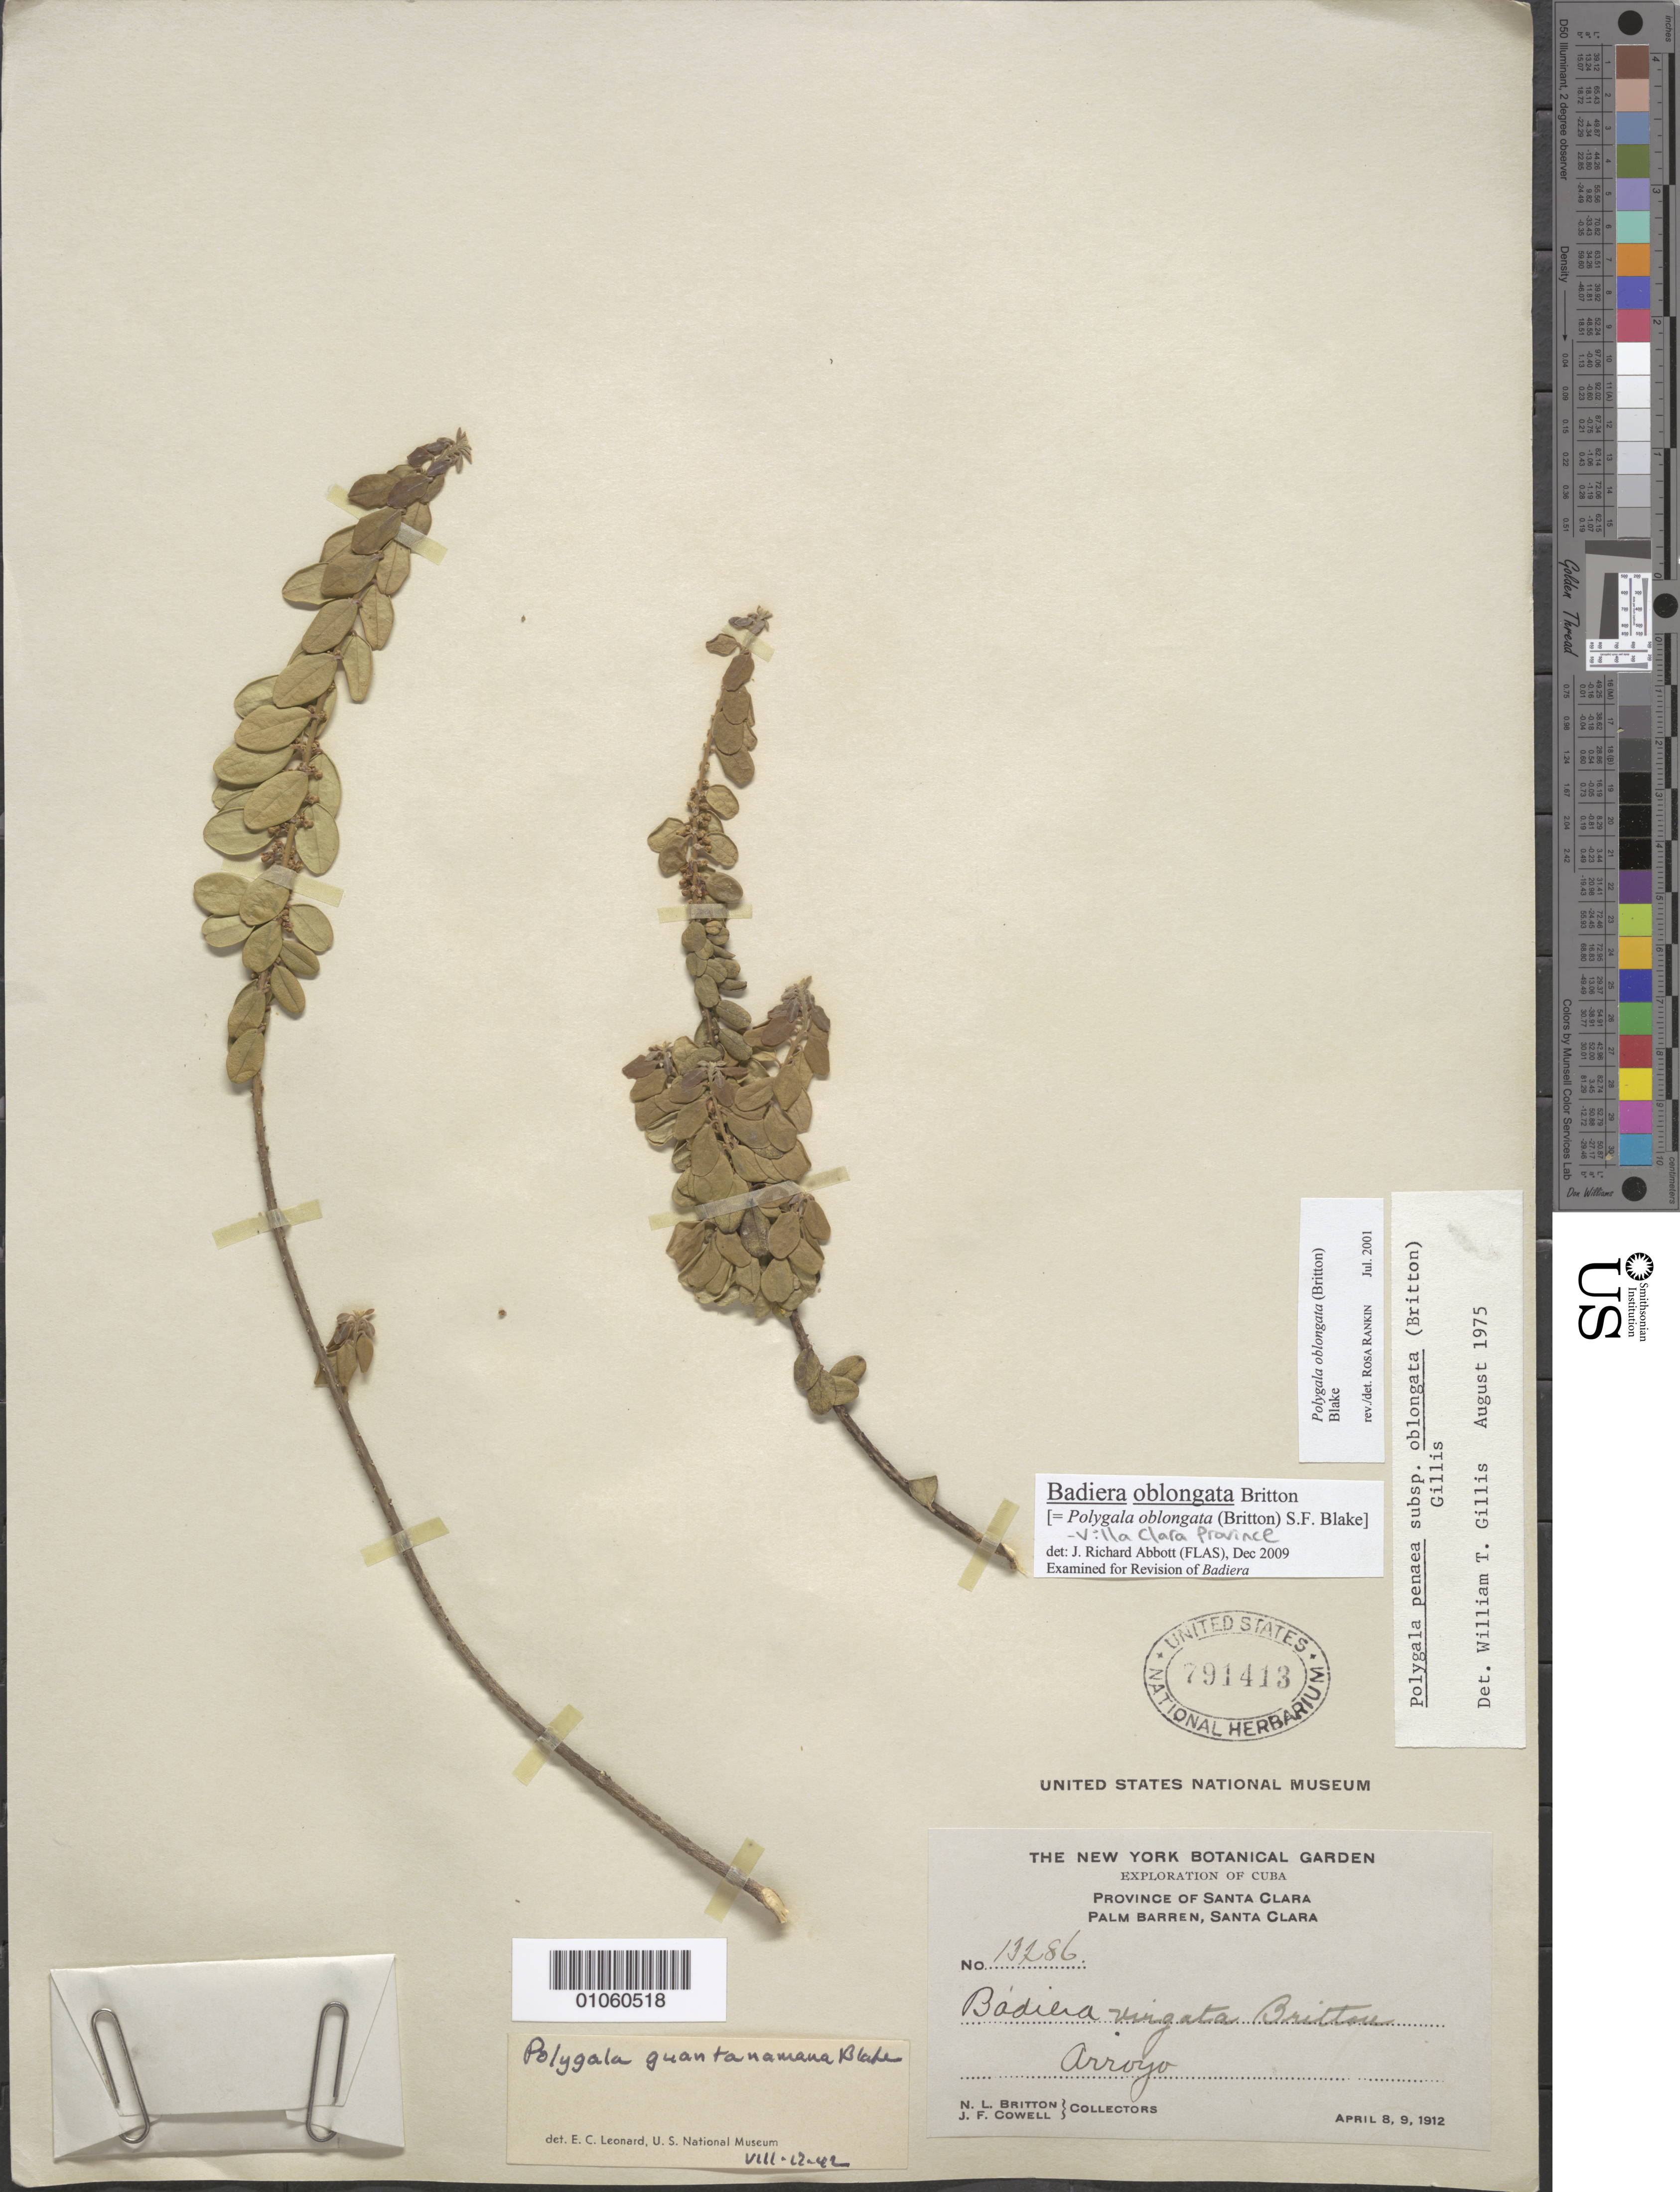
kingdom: Plantae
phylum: Tracheophyta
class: Magnoliopsida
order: Fabales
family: Polygalaceae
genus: Badiera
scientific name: Badiera oblongata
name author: Britton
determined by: Abbott, J. R., (FLAS)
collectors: N. Britton & J. F. Cowell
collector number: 13286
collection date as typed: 08 Apr 1912 to 09 Apr 1912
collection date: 1912-04-08/1912-04-09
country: Cuba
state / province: Santa Clara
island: Cuba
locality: Santa Clara, Palm Barren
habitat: Arroyo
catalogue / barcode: US 791413